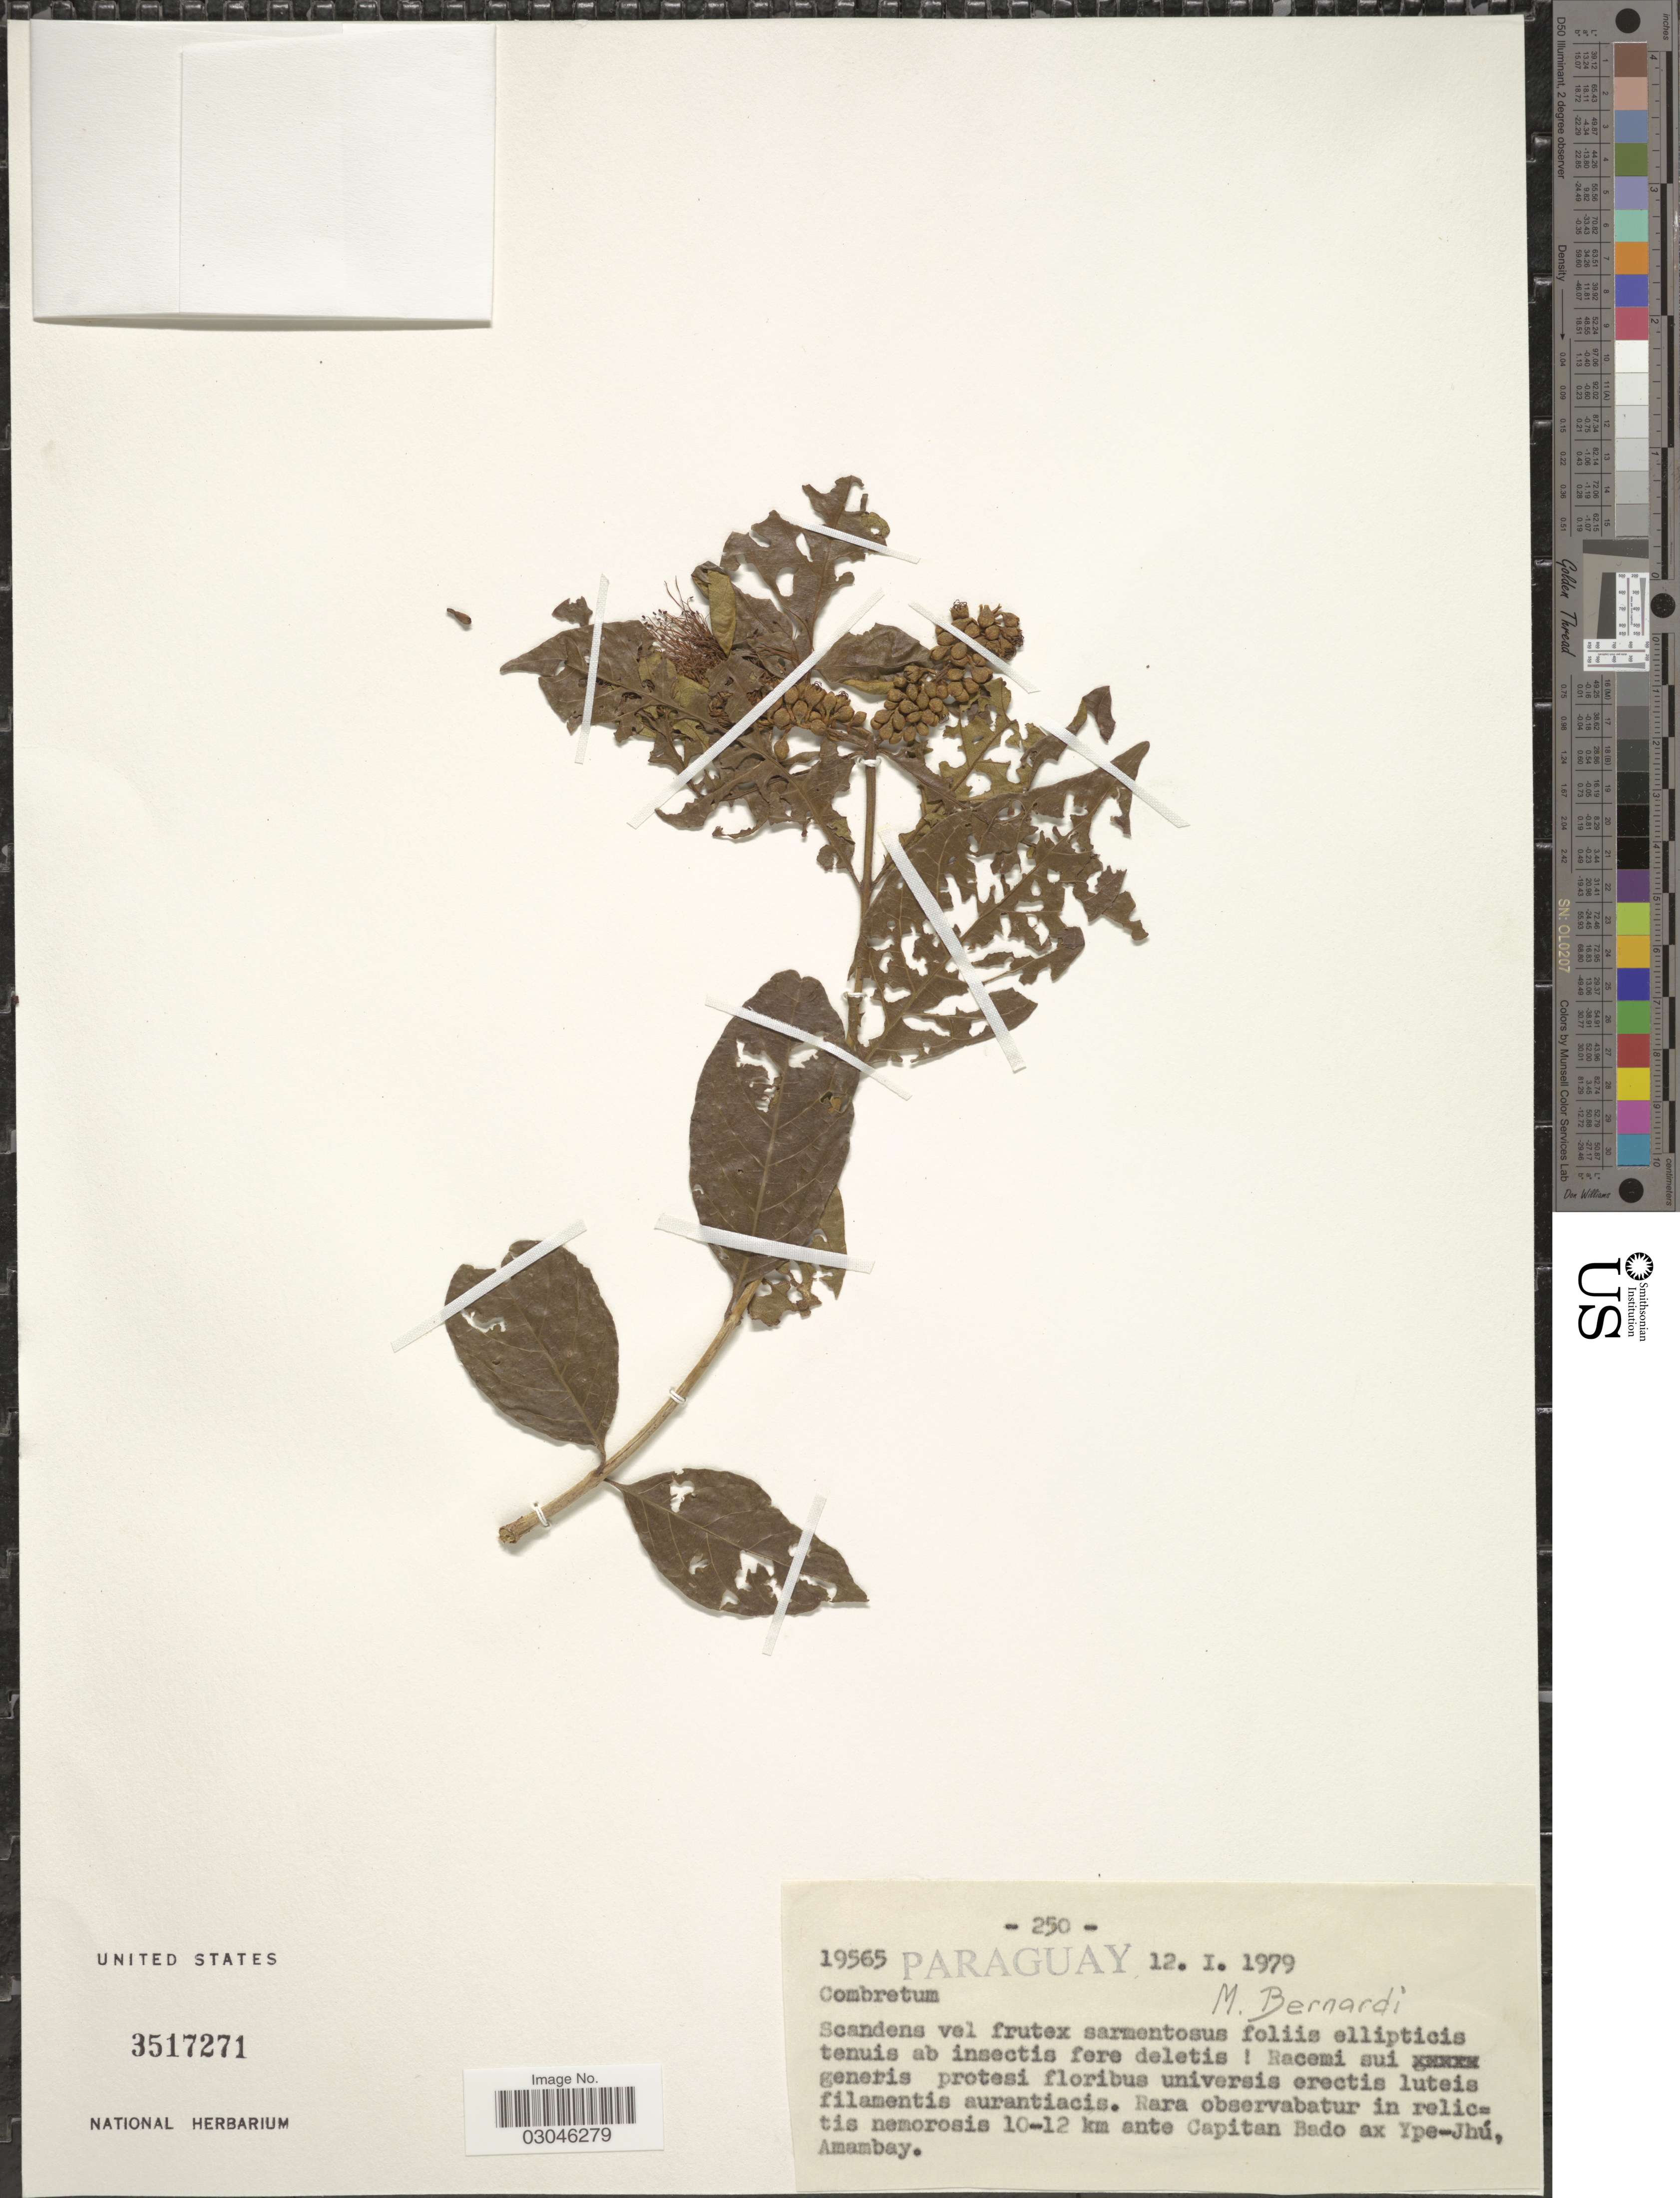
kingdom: Plantae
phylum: Tracheophyta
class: Magnoliopsida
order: Myrtales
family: Combretaceae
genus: Combretum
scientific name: Combretum sp.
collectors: M. Bernardi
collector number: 19565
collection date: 1979-01-12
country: Paraguay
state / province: Amambay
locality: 10-12 km ante Capitan Bado ax Ype-Jhú.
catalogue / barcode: US 3517271